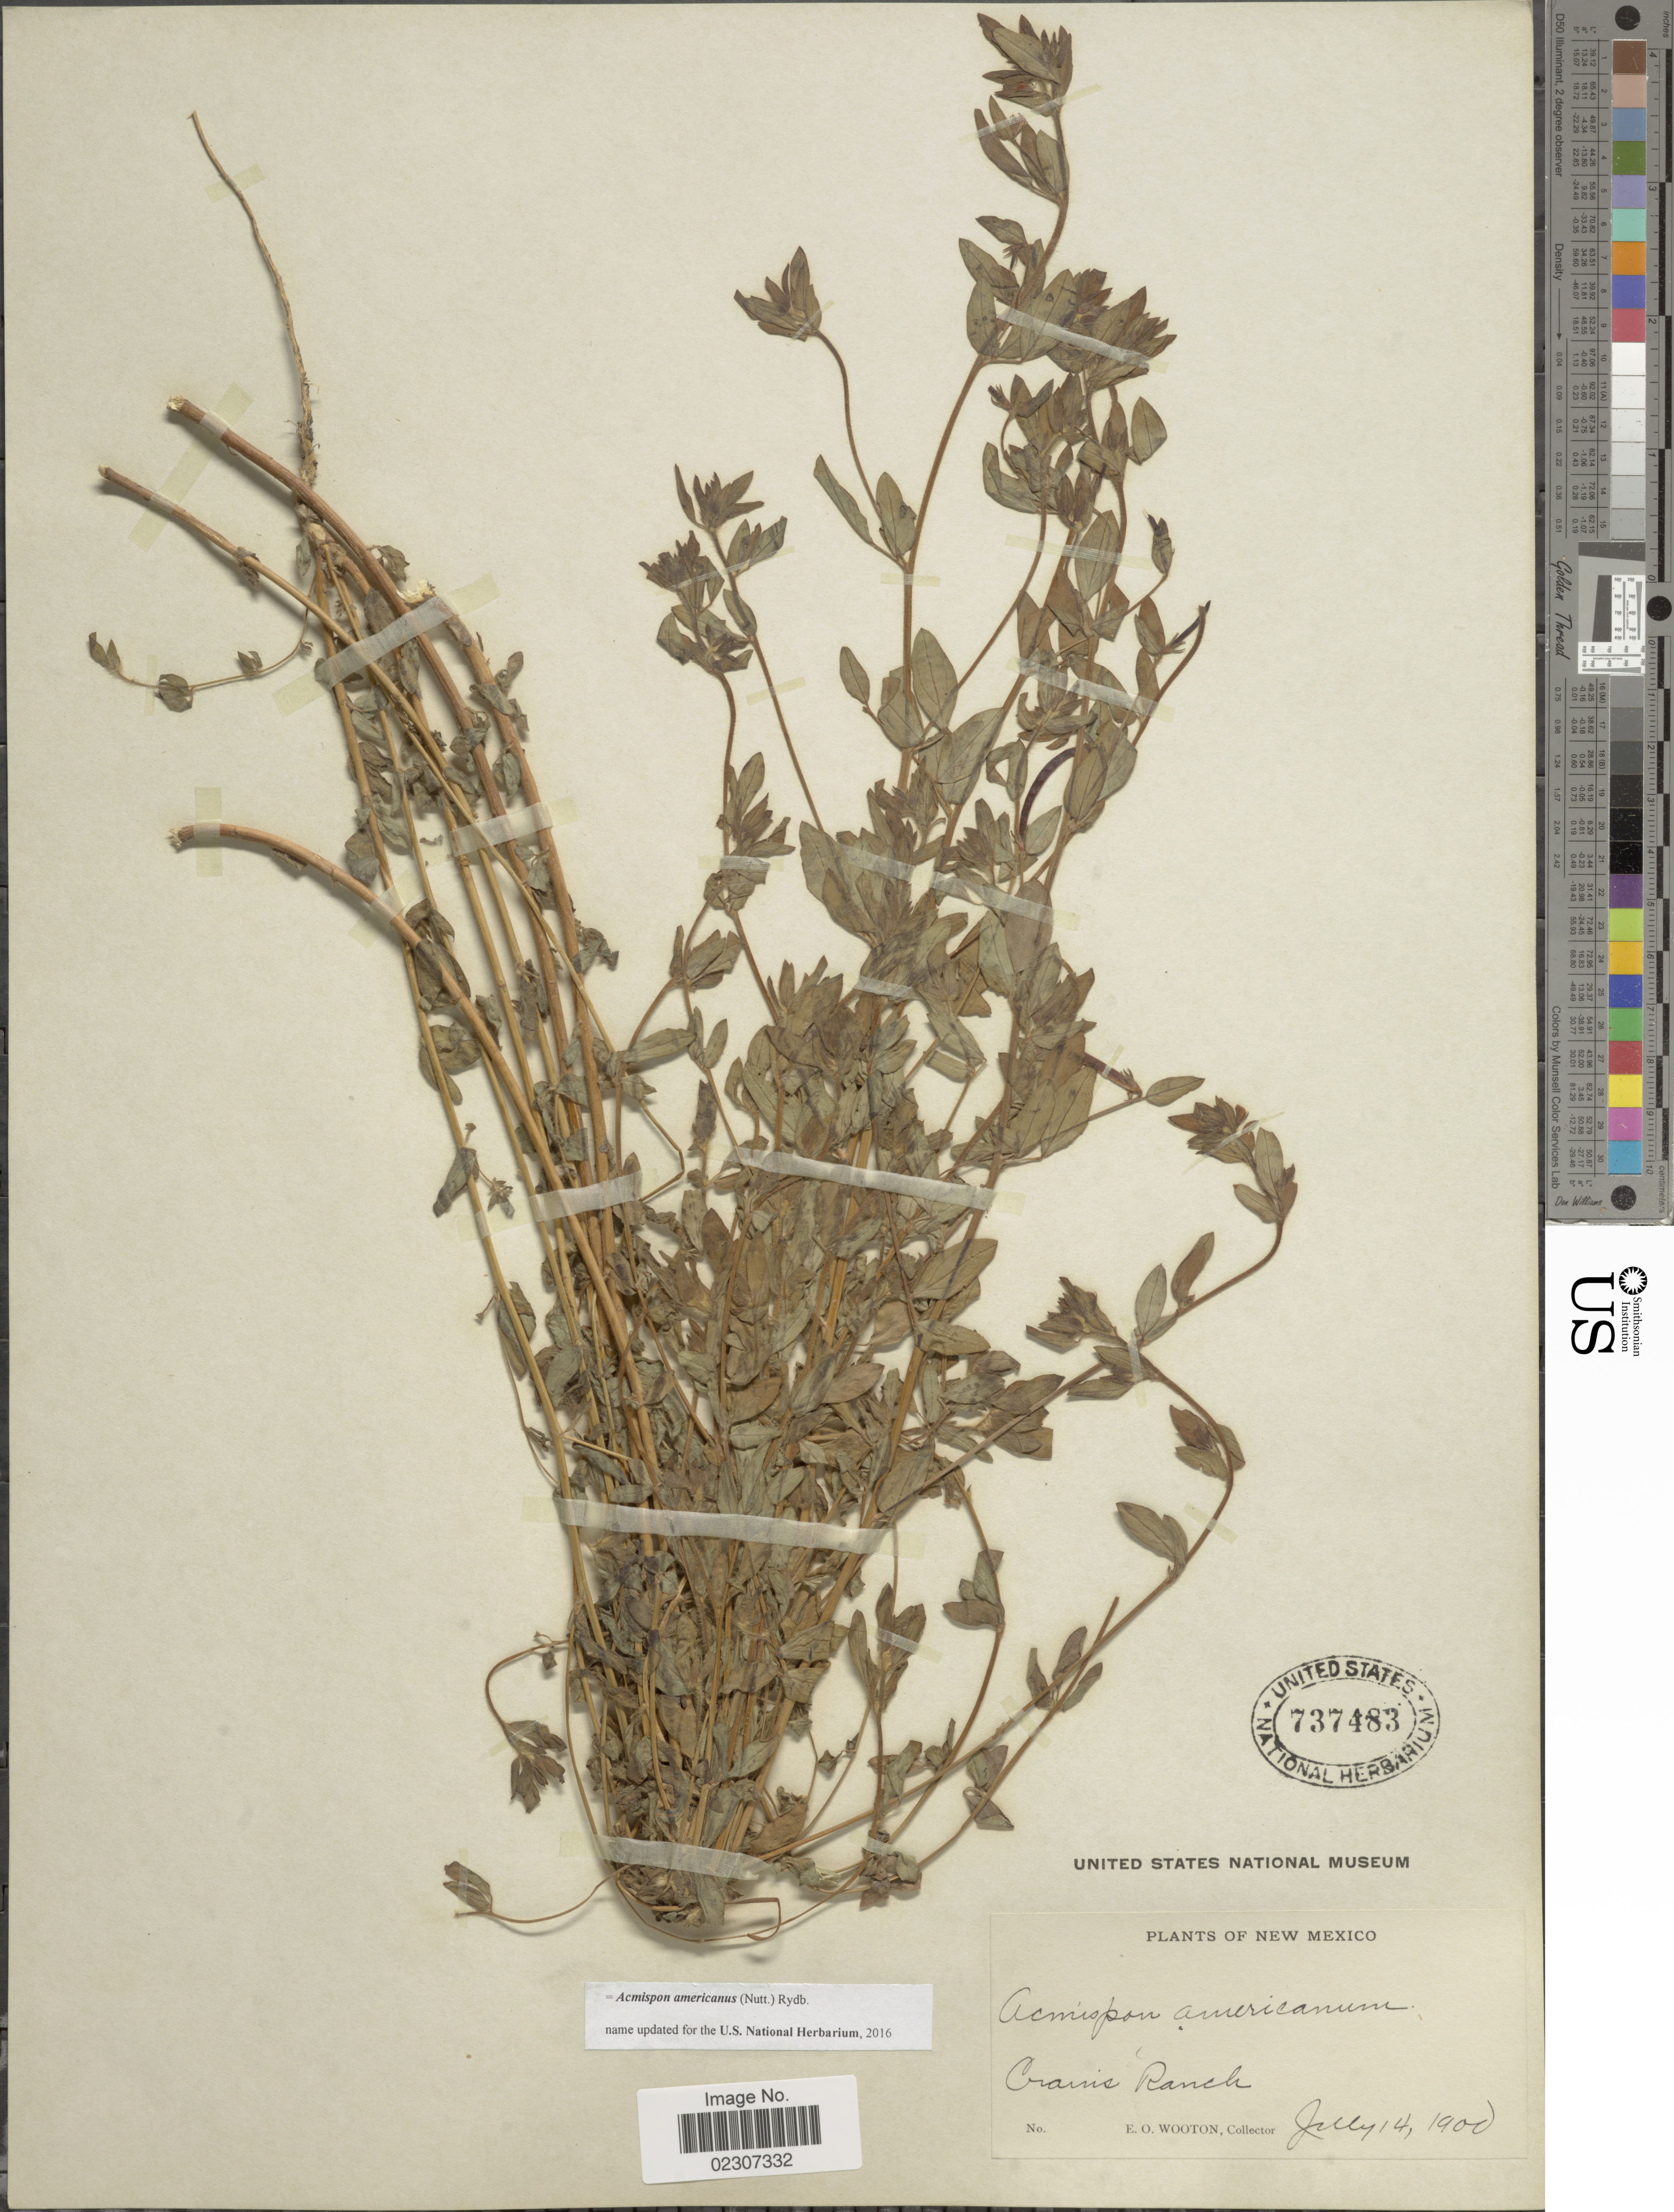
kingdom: Plantae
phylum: Tracheophyta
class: Magnoliopsida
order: Fabales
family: Fabaceae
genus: Acmispon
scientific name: Acmispon americanus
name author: (Nutt.) Rydb.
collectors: E. O. Wooton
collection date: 1900-07-14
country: United States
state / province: New Mexico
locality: Crains Ranch.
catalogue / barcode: US 737483